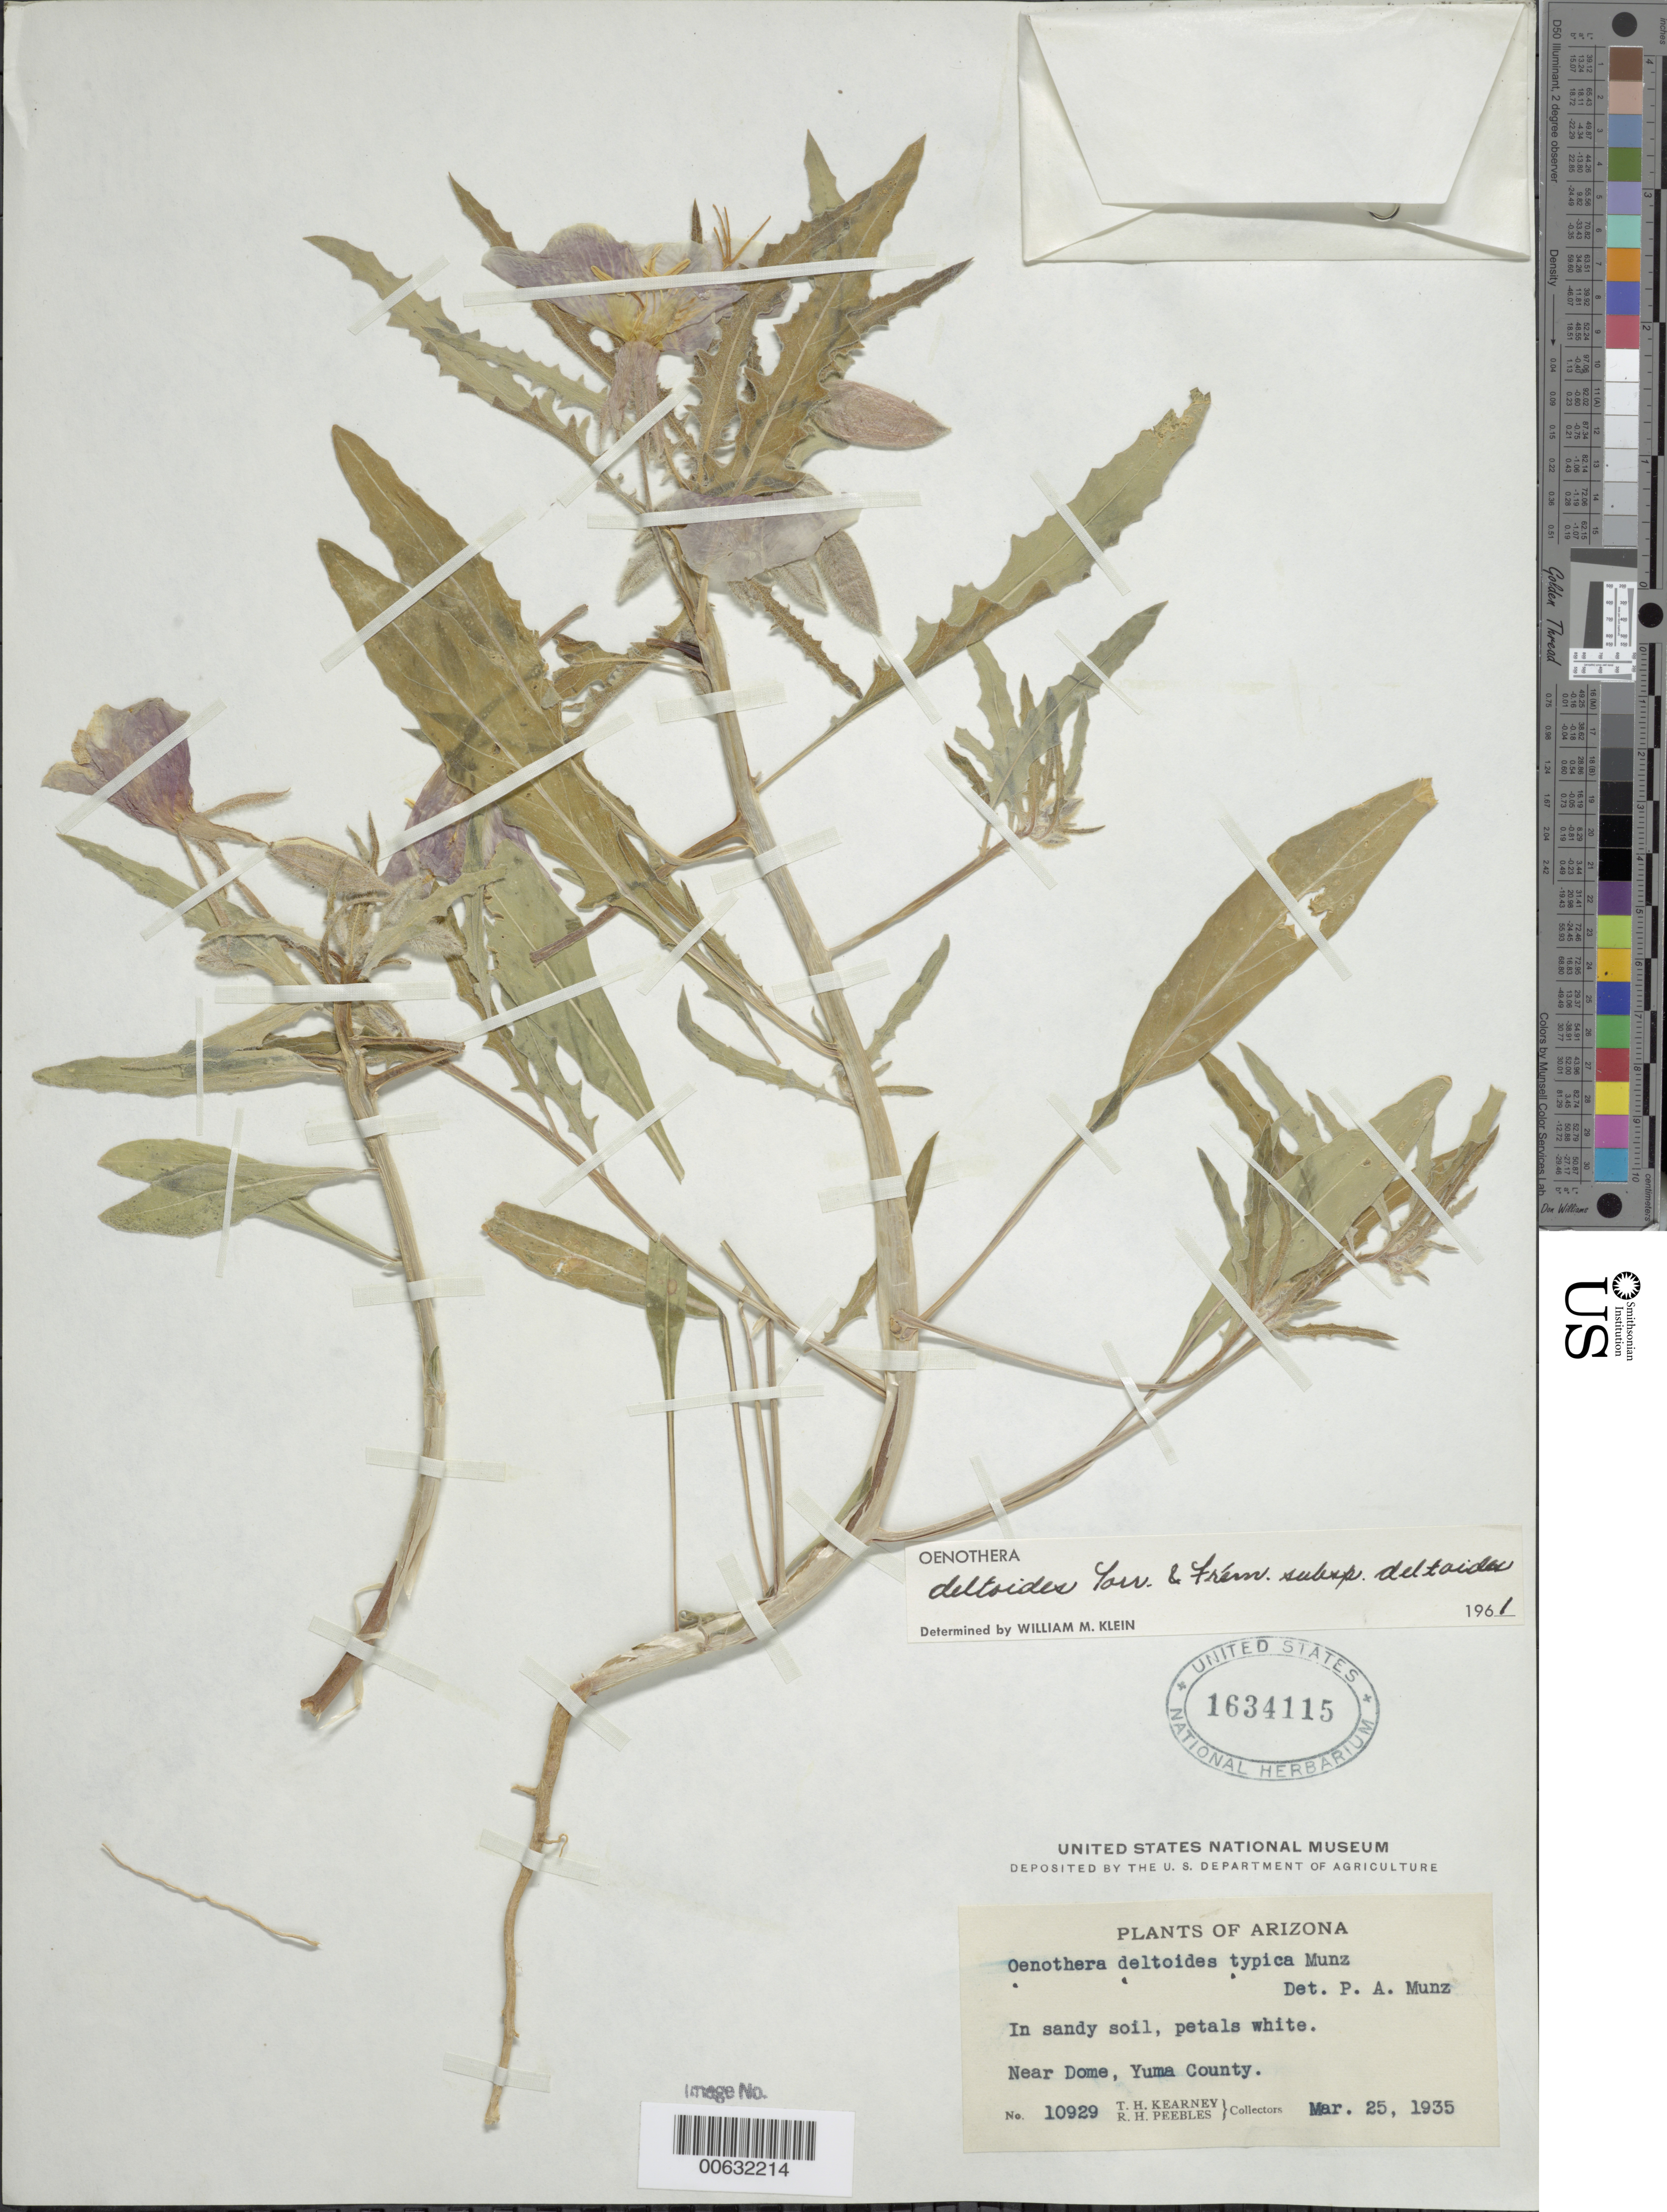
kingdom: Plantae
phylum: Tracheophyta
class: Magnoliopsida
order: Myrtales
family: Onagraceae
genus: Oenothera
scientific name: Oenothera deltoides subsp. deltoides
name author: Torr. & Frém.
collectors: T. H. Kearney & R. H. Peebles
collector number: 10929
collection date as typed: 25 Mar 1935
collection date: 1935-03-25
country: United States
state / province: Arizona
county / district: Yuma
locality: Near Dome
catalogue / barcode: US 1634115